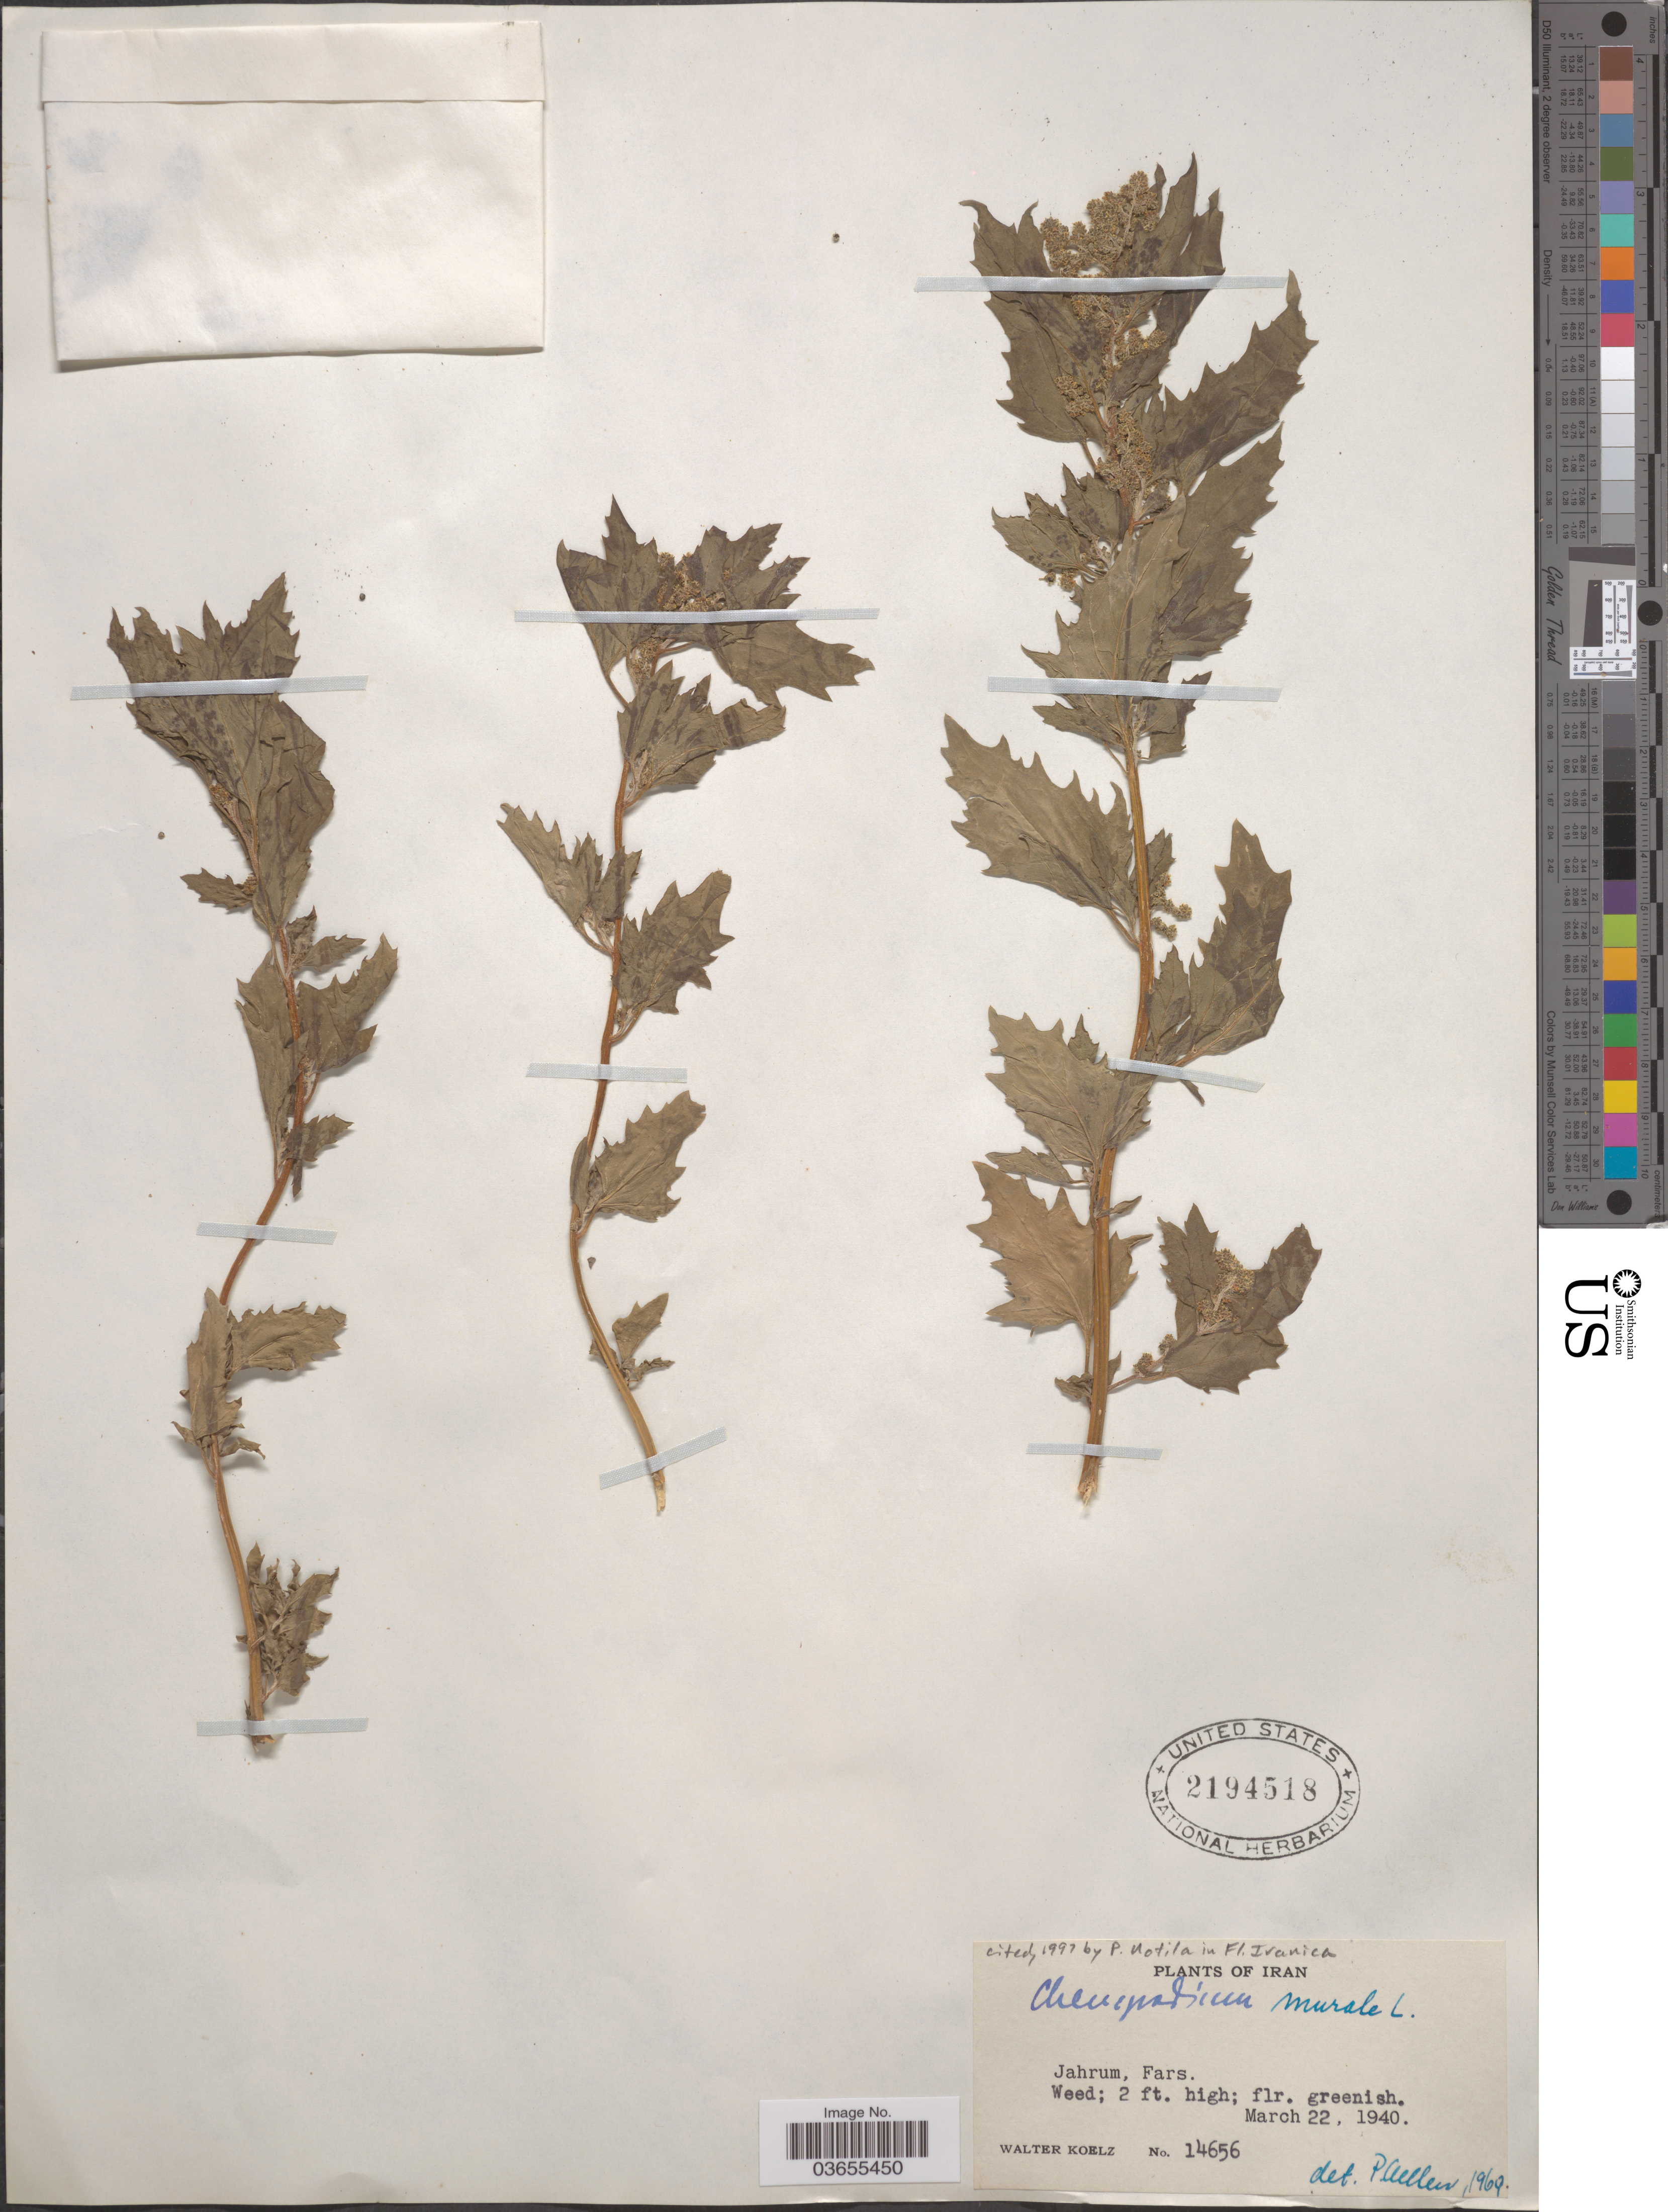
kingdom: Plantae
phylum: Tracheophyta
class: Magnoliopsida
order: Caryophyllales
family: Amaranthaceae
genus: Chenopodium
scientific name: Chenopodium murale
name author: L.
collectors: W. N. Koelz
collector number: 14656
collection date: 1940-03-22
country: Iran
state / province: Fars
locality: Jahrum.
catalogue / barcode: US 2194518